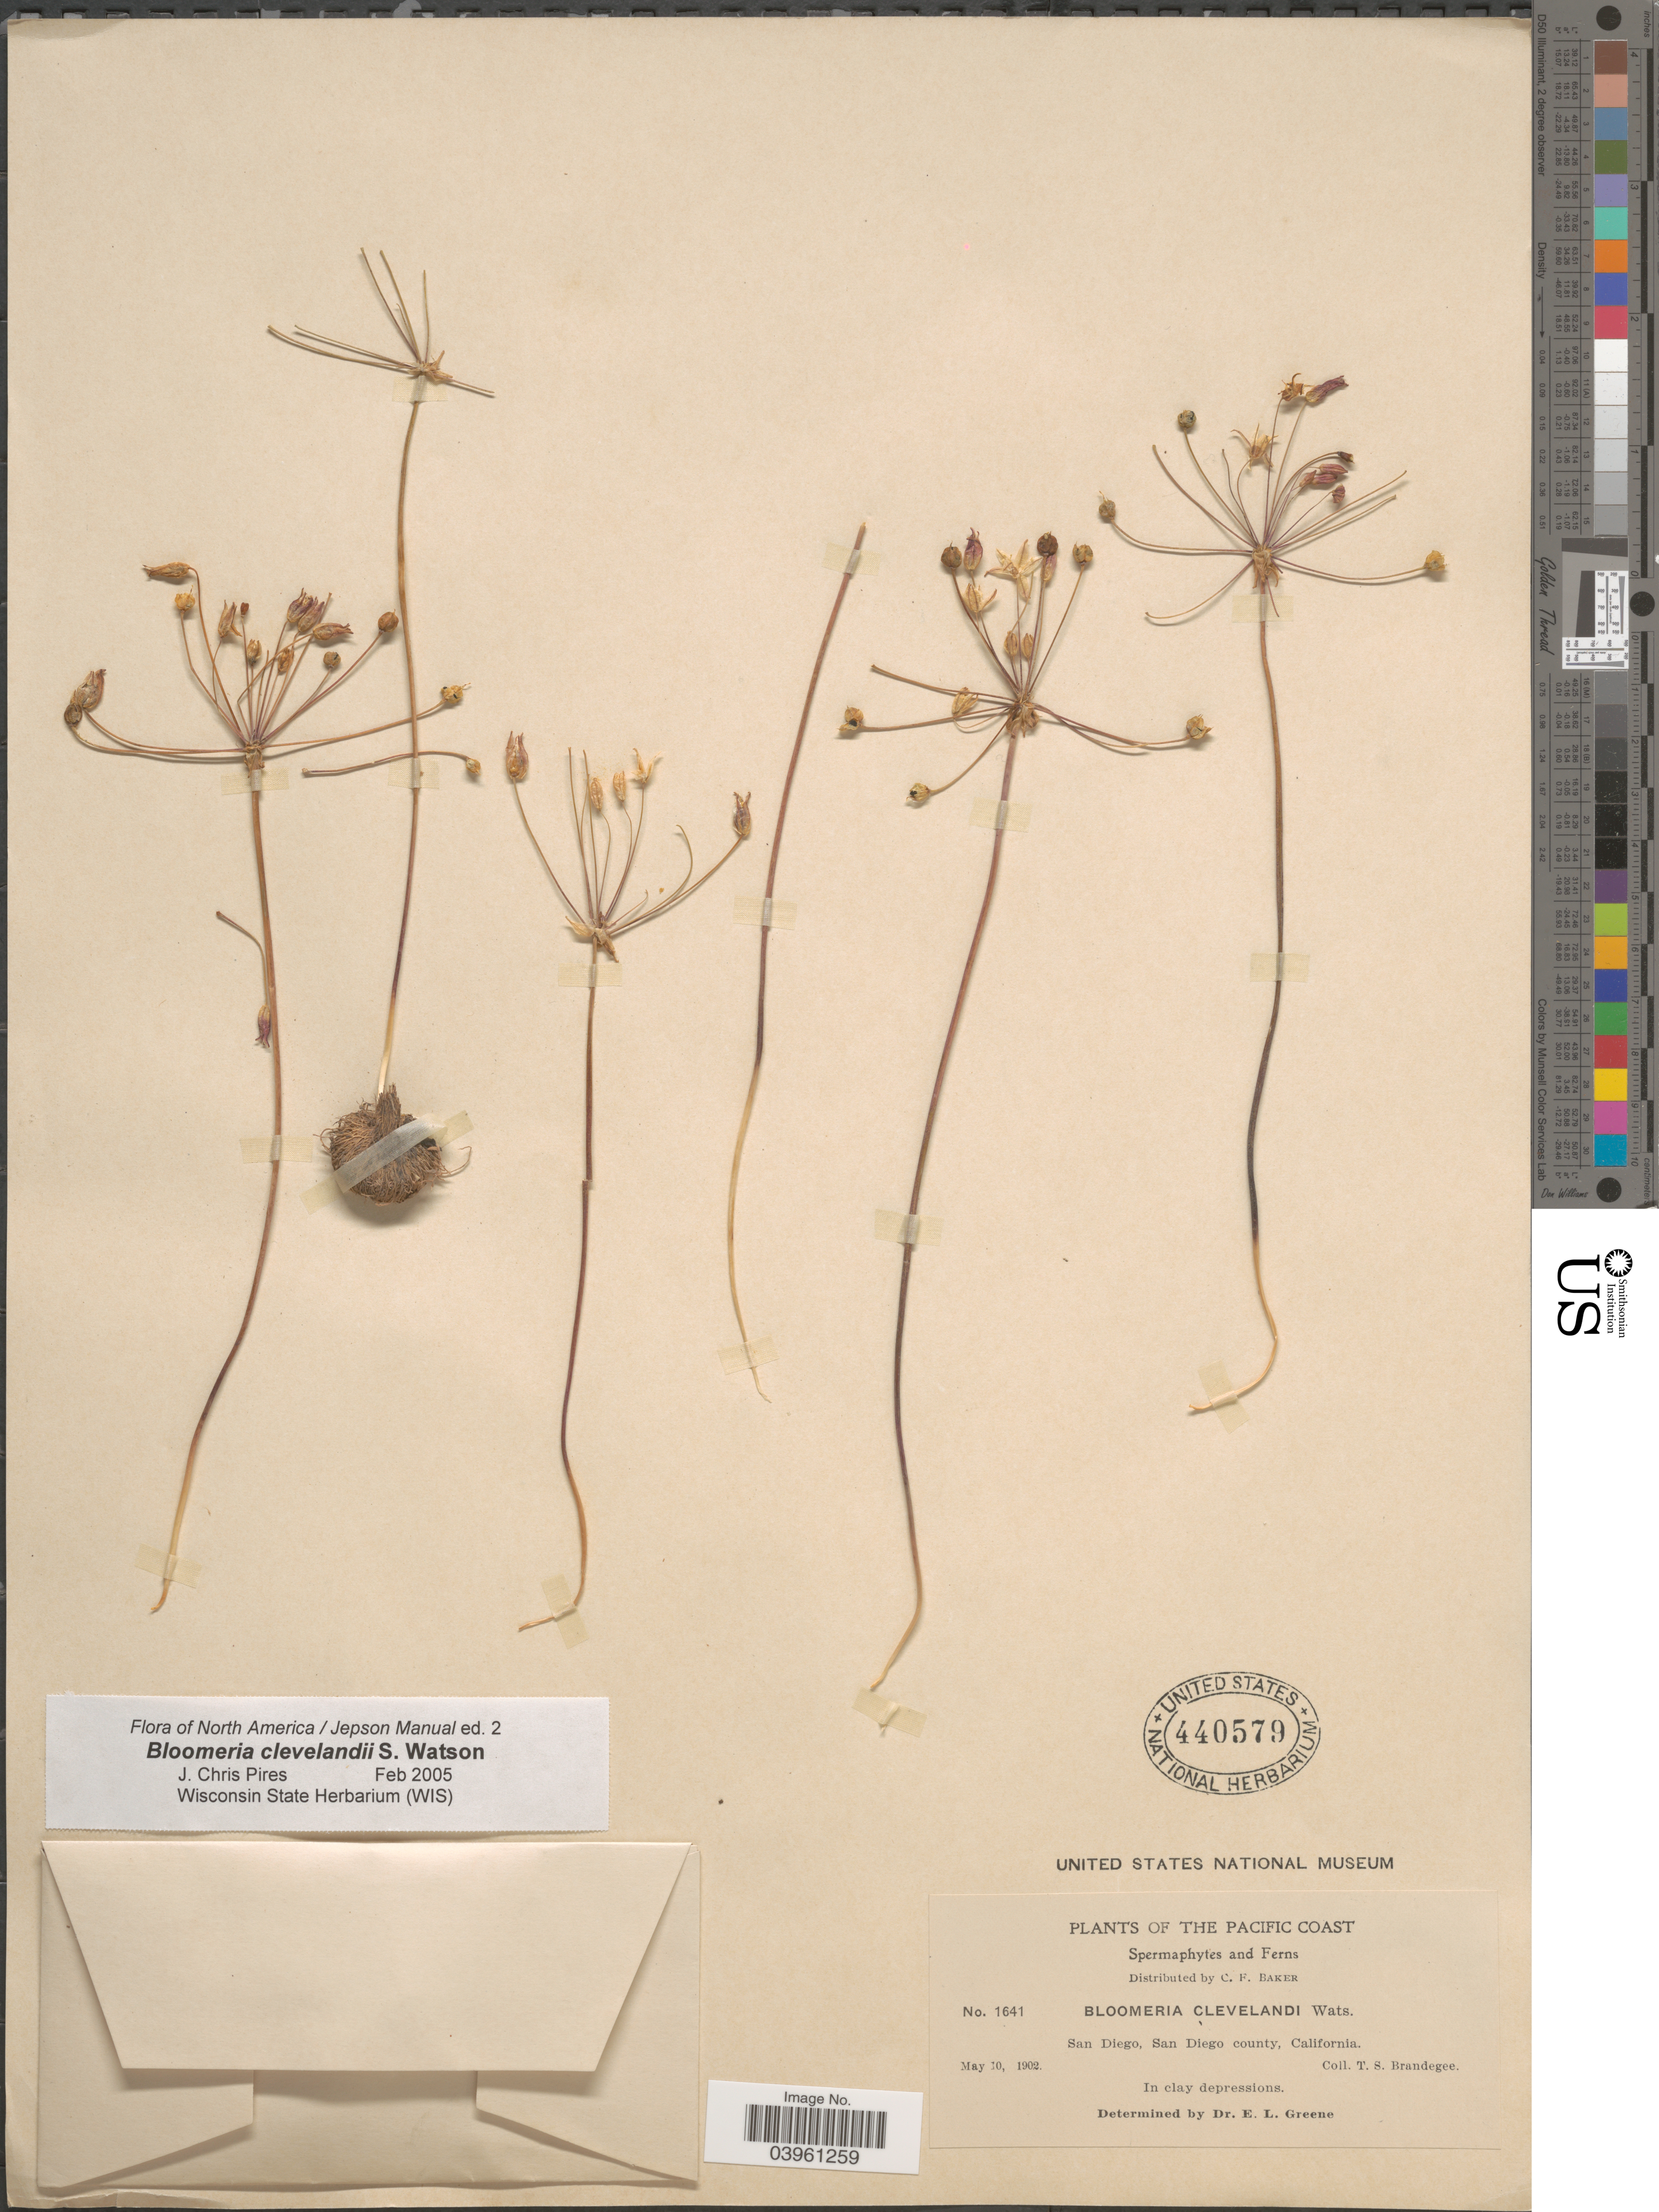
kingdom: Plantae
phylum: Tracheophyta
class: Liliopsida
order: Asparagales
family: Asparagaceae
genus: Bloomeria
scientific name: Bloomeria clevelandii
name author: S. Watson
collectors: T. S. Brandegee (herbarium)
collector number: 1641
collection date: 1902-05-10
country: United States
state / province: California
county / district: San Diego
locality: The Pacific Coast. San Diego, San Diego county.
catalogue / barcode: US 440579